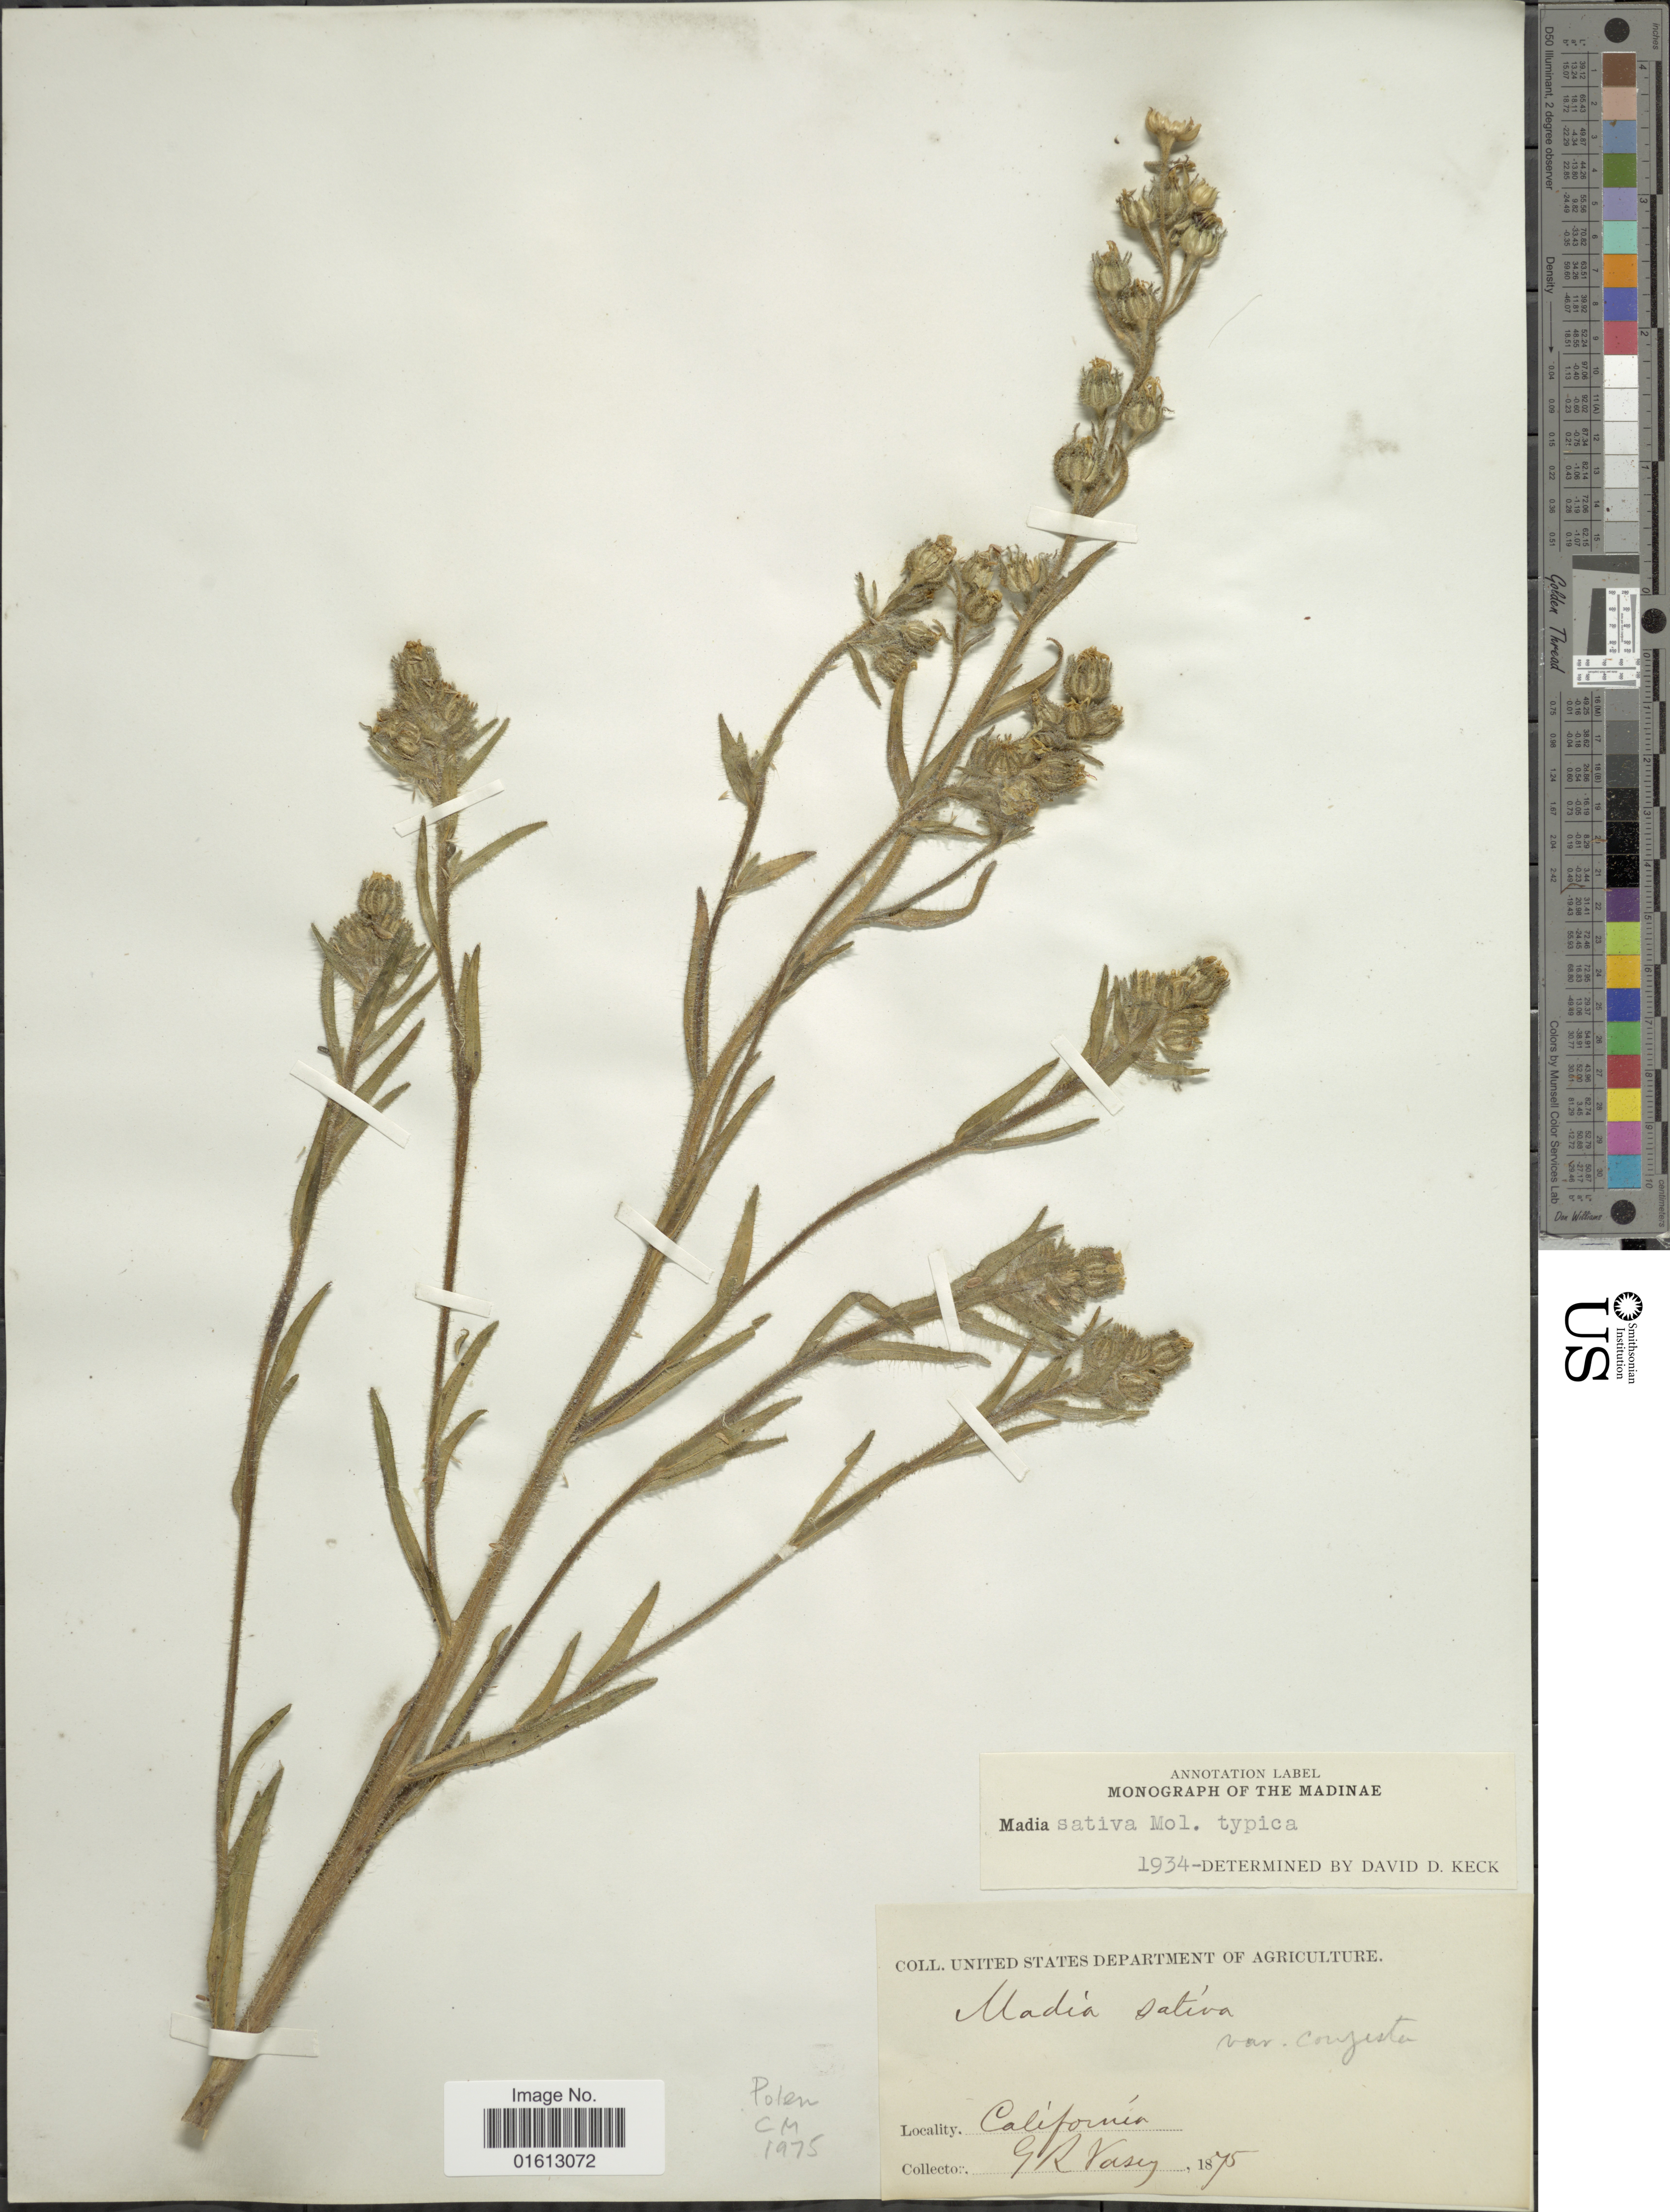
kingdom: Plantae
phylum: Tracheophyta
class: Magnoliopsida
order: Asterales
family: Asteraceae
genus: Madia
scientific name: Madia sativa subsp. sativa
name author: Molina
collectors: G. R. Vasey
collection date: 1875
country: United States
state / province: California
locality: California.